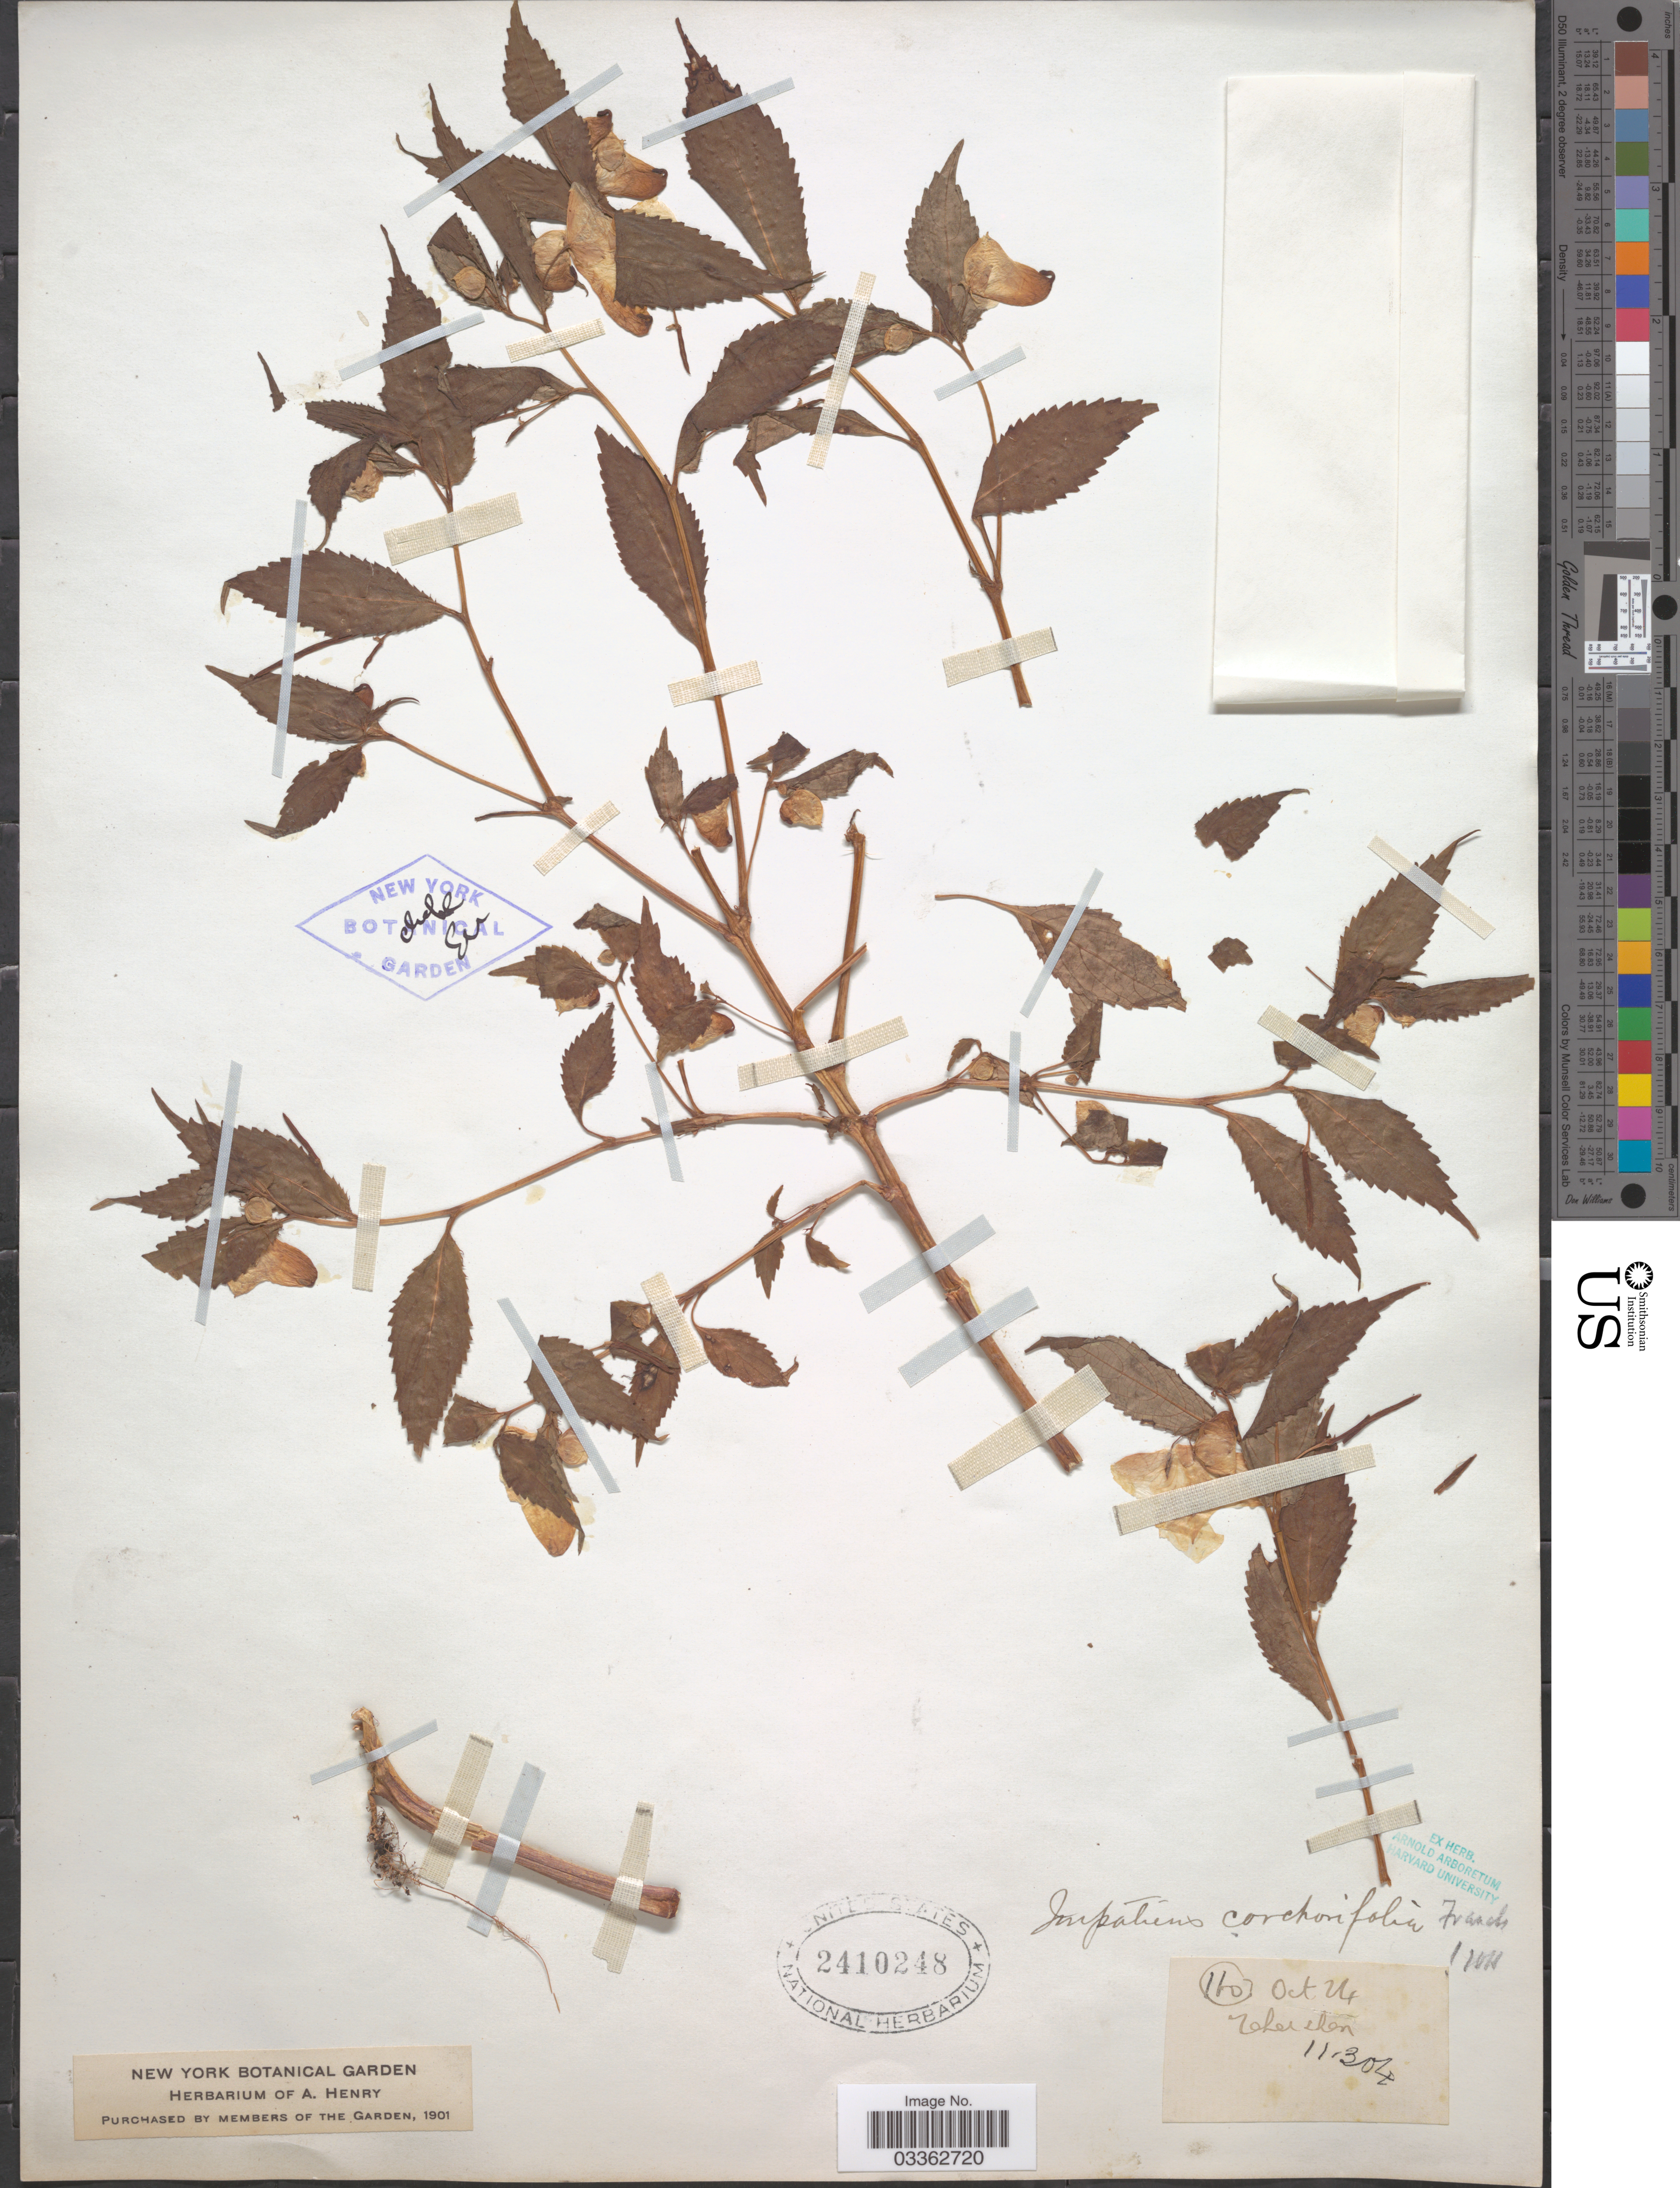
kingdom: Plantae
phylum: Tracheophyta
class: Magnoliopsida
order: Ericales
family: Balsaminaceae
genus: Impatiens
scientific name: Impatiens corchorifolia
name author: Franch.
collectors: Ex herb. A. Henry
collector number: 11304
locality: Zehei chen. [interpreted]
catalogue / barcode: US 2410248